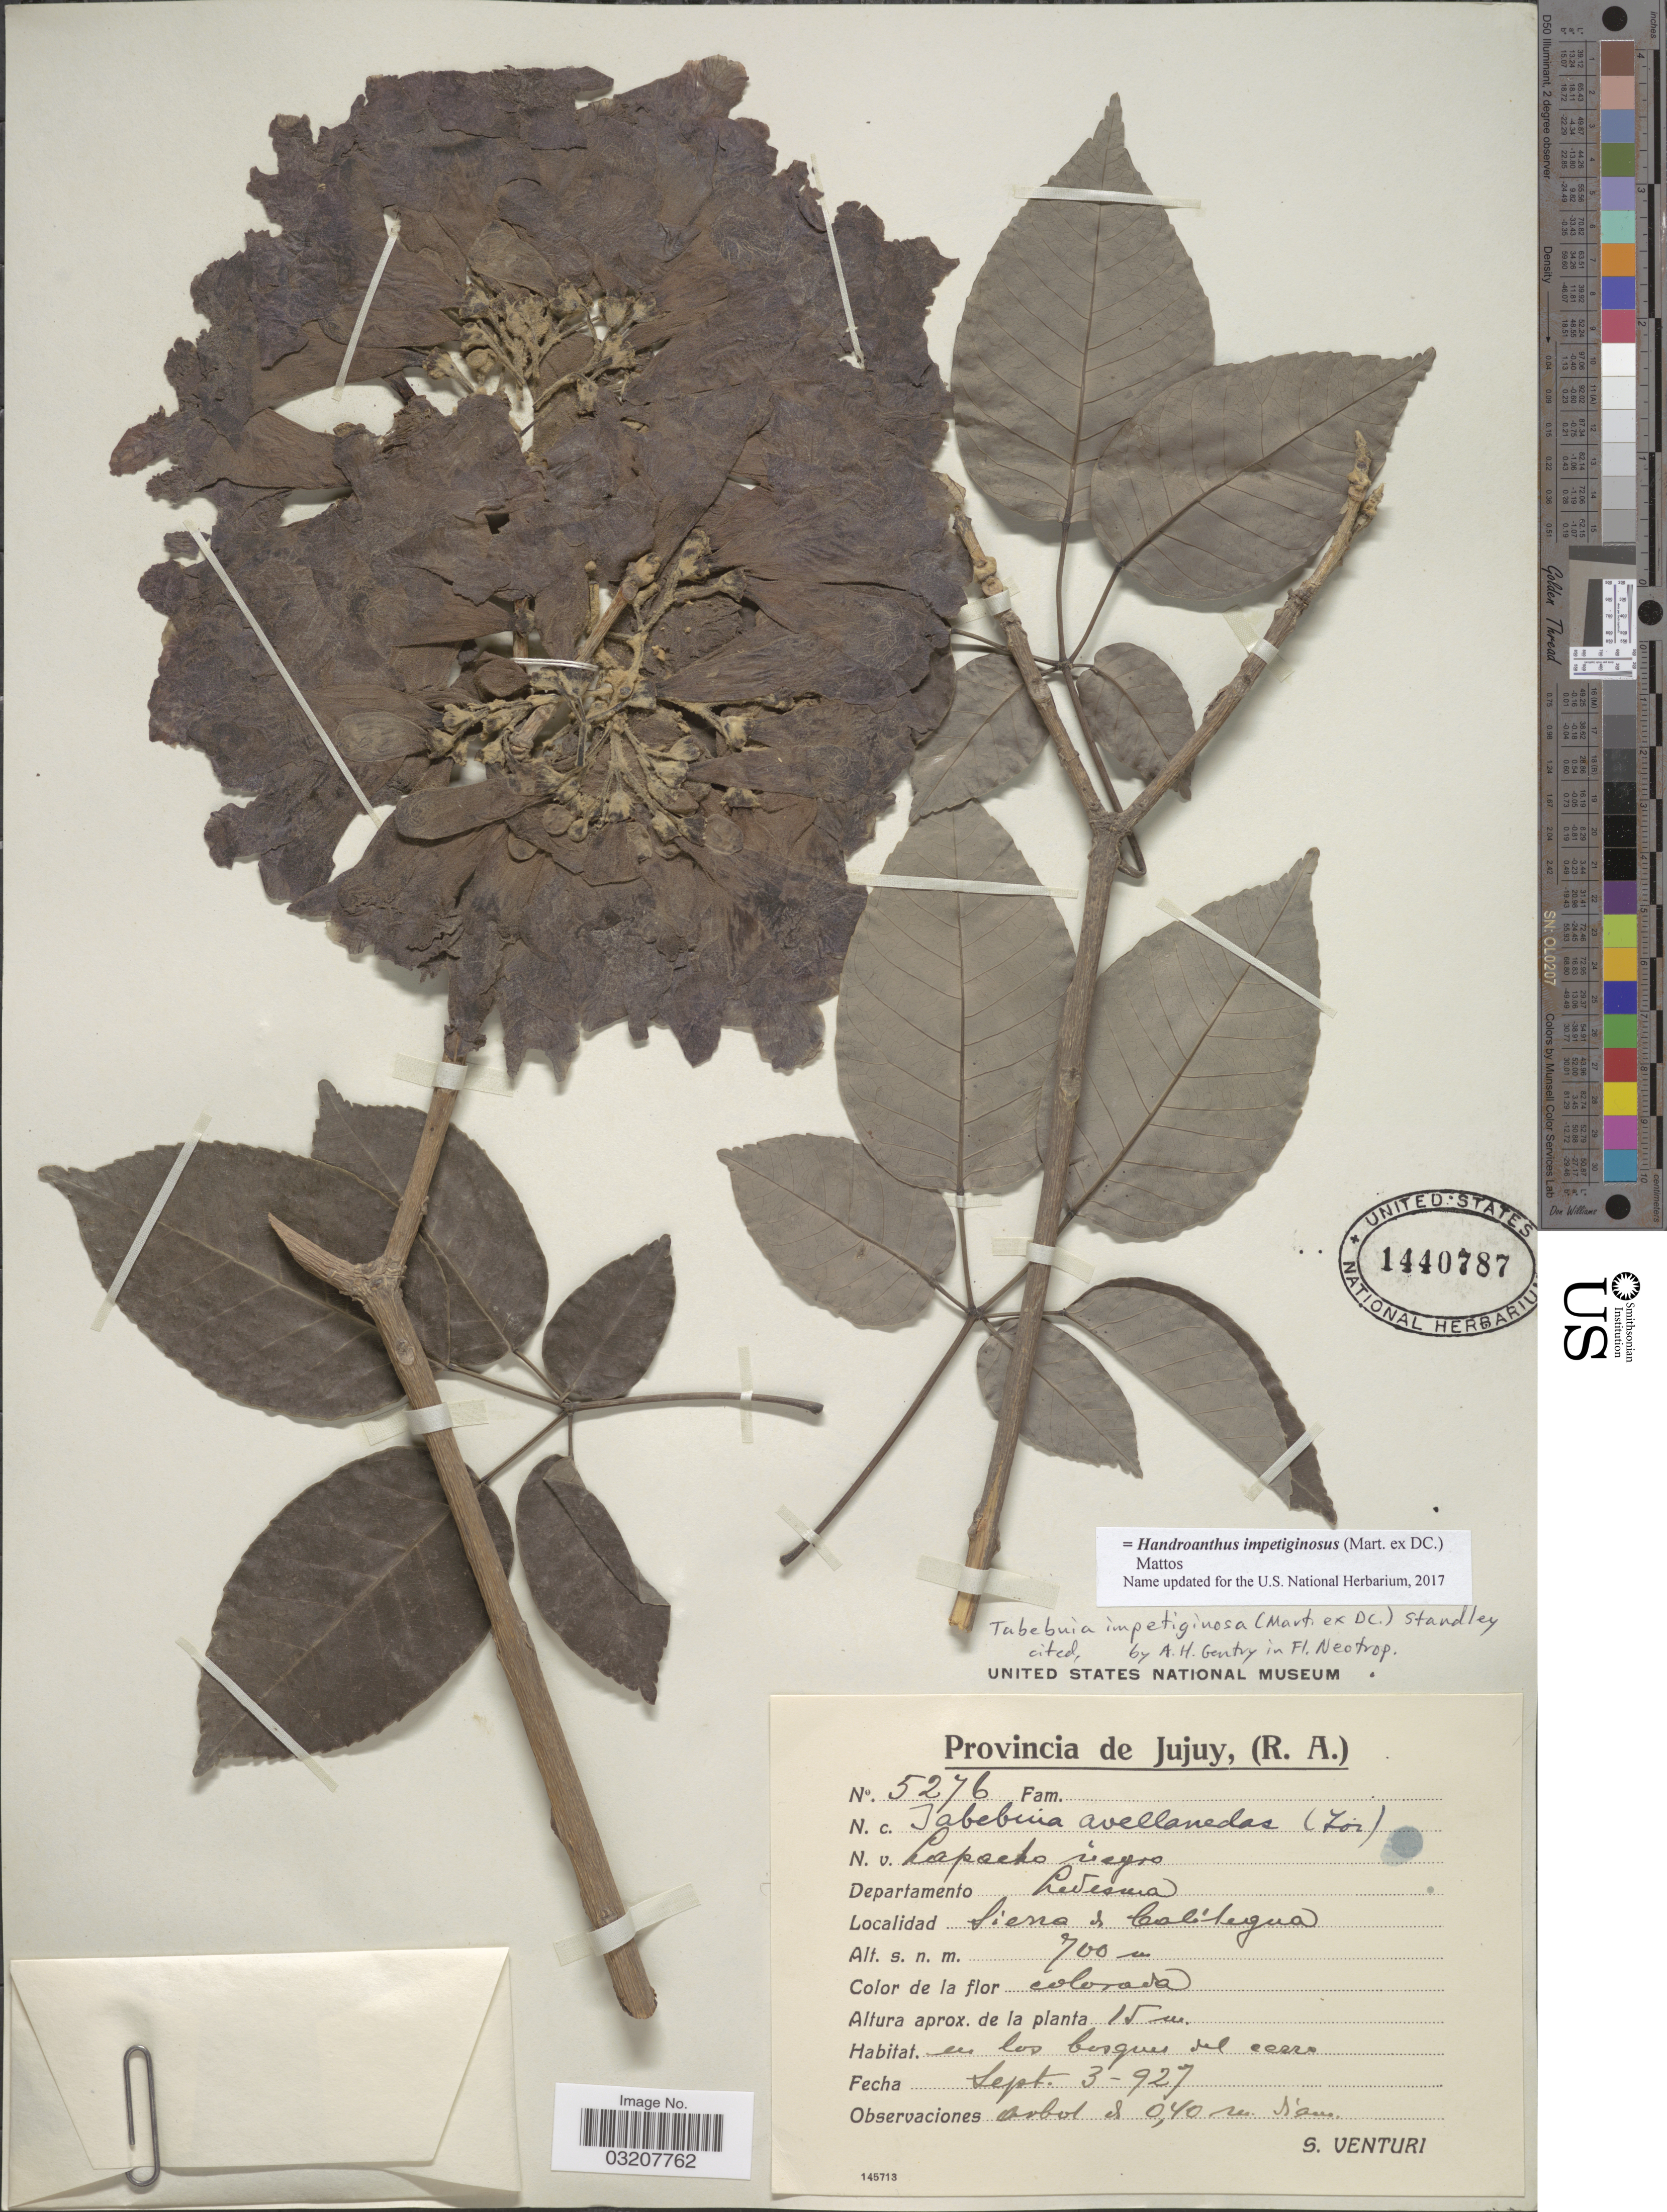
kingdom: Plantae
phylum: Tracheophyta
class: Magnoliopsida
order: Lamiales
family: Bignoniaceae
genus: Handroanthus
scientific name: Handroanthus impetiginosus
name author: (Mart. ex DC.) Mattos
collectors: S. Venturi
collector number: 5276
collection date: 1927-09-03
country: Argentina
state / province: Jujuy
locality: Departamento Ledesma, Sierra de Calilegua.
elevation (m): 700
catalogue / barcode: US 1440787